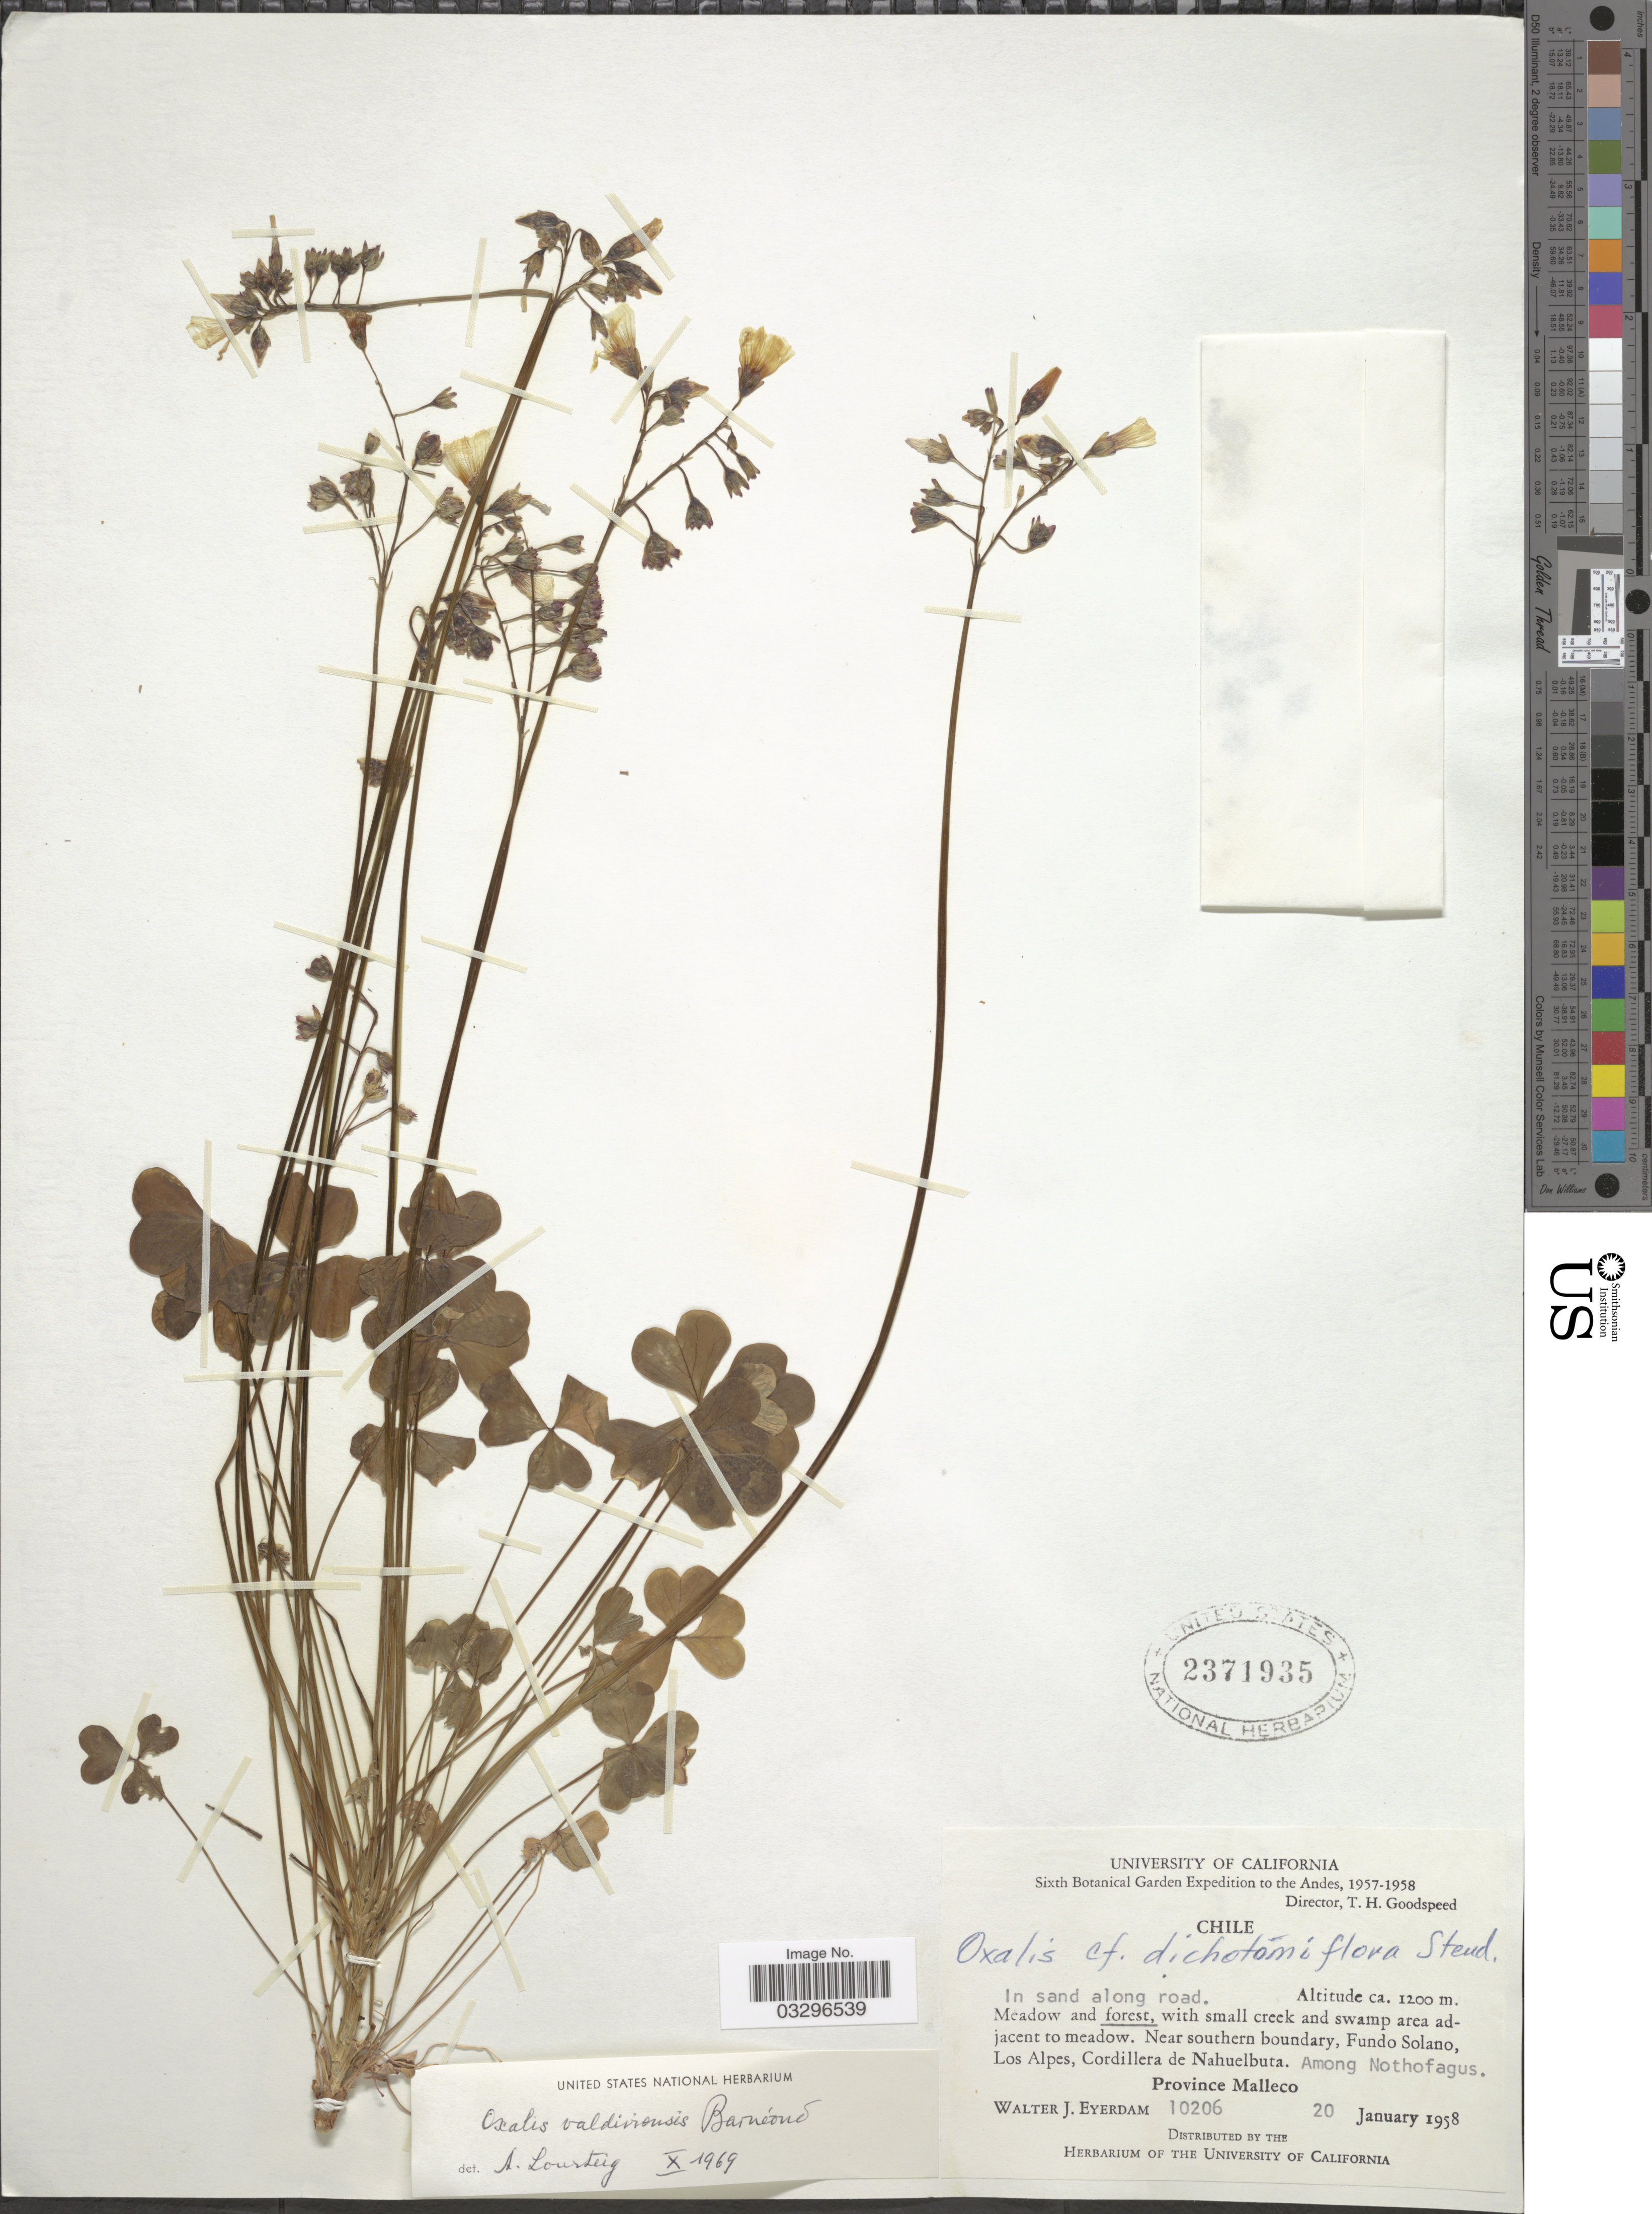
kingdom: Plantae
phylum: Tracheophyta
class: Magnoliopsida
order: Oxalidales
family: Oxalidaceae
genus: Oxalis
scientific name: Oxalis valdiviensis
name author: Barnéoud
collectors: W. J. Eyerdam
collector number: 10206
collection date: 1958-01-20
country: Chile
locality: Near southern boundary, Fundo Solano, Los Alpes, Cordillera de Nahuelbuta. Among Nothofagus. Province Malleco.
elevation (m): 1200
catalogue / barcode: US 2371935